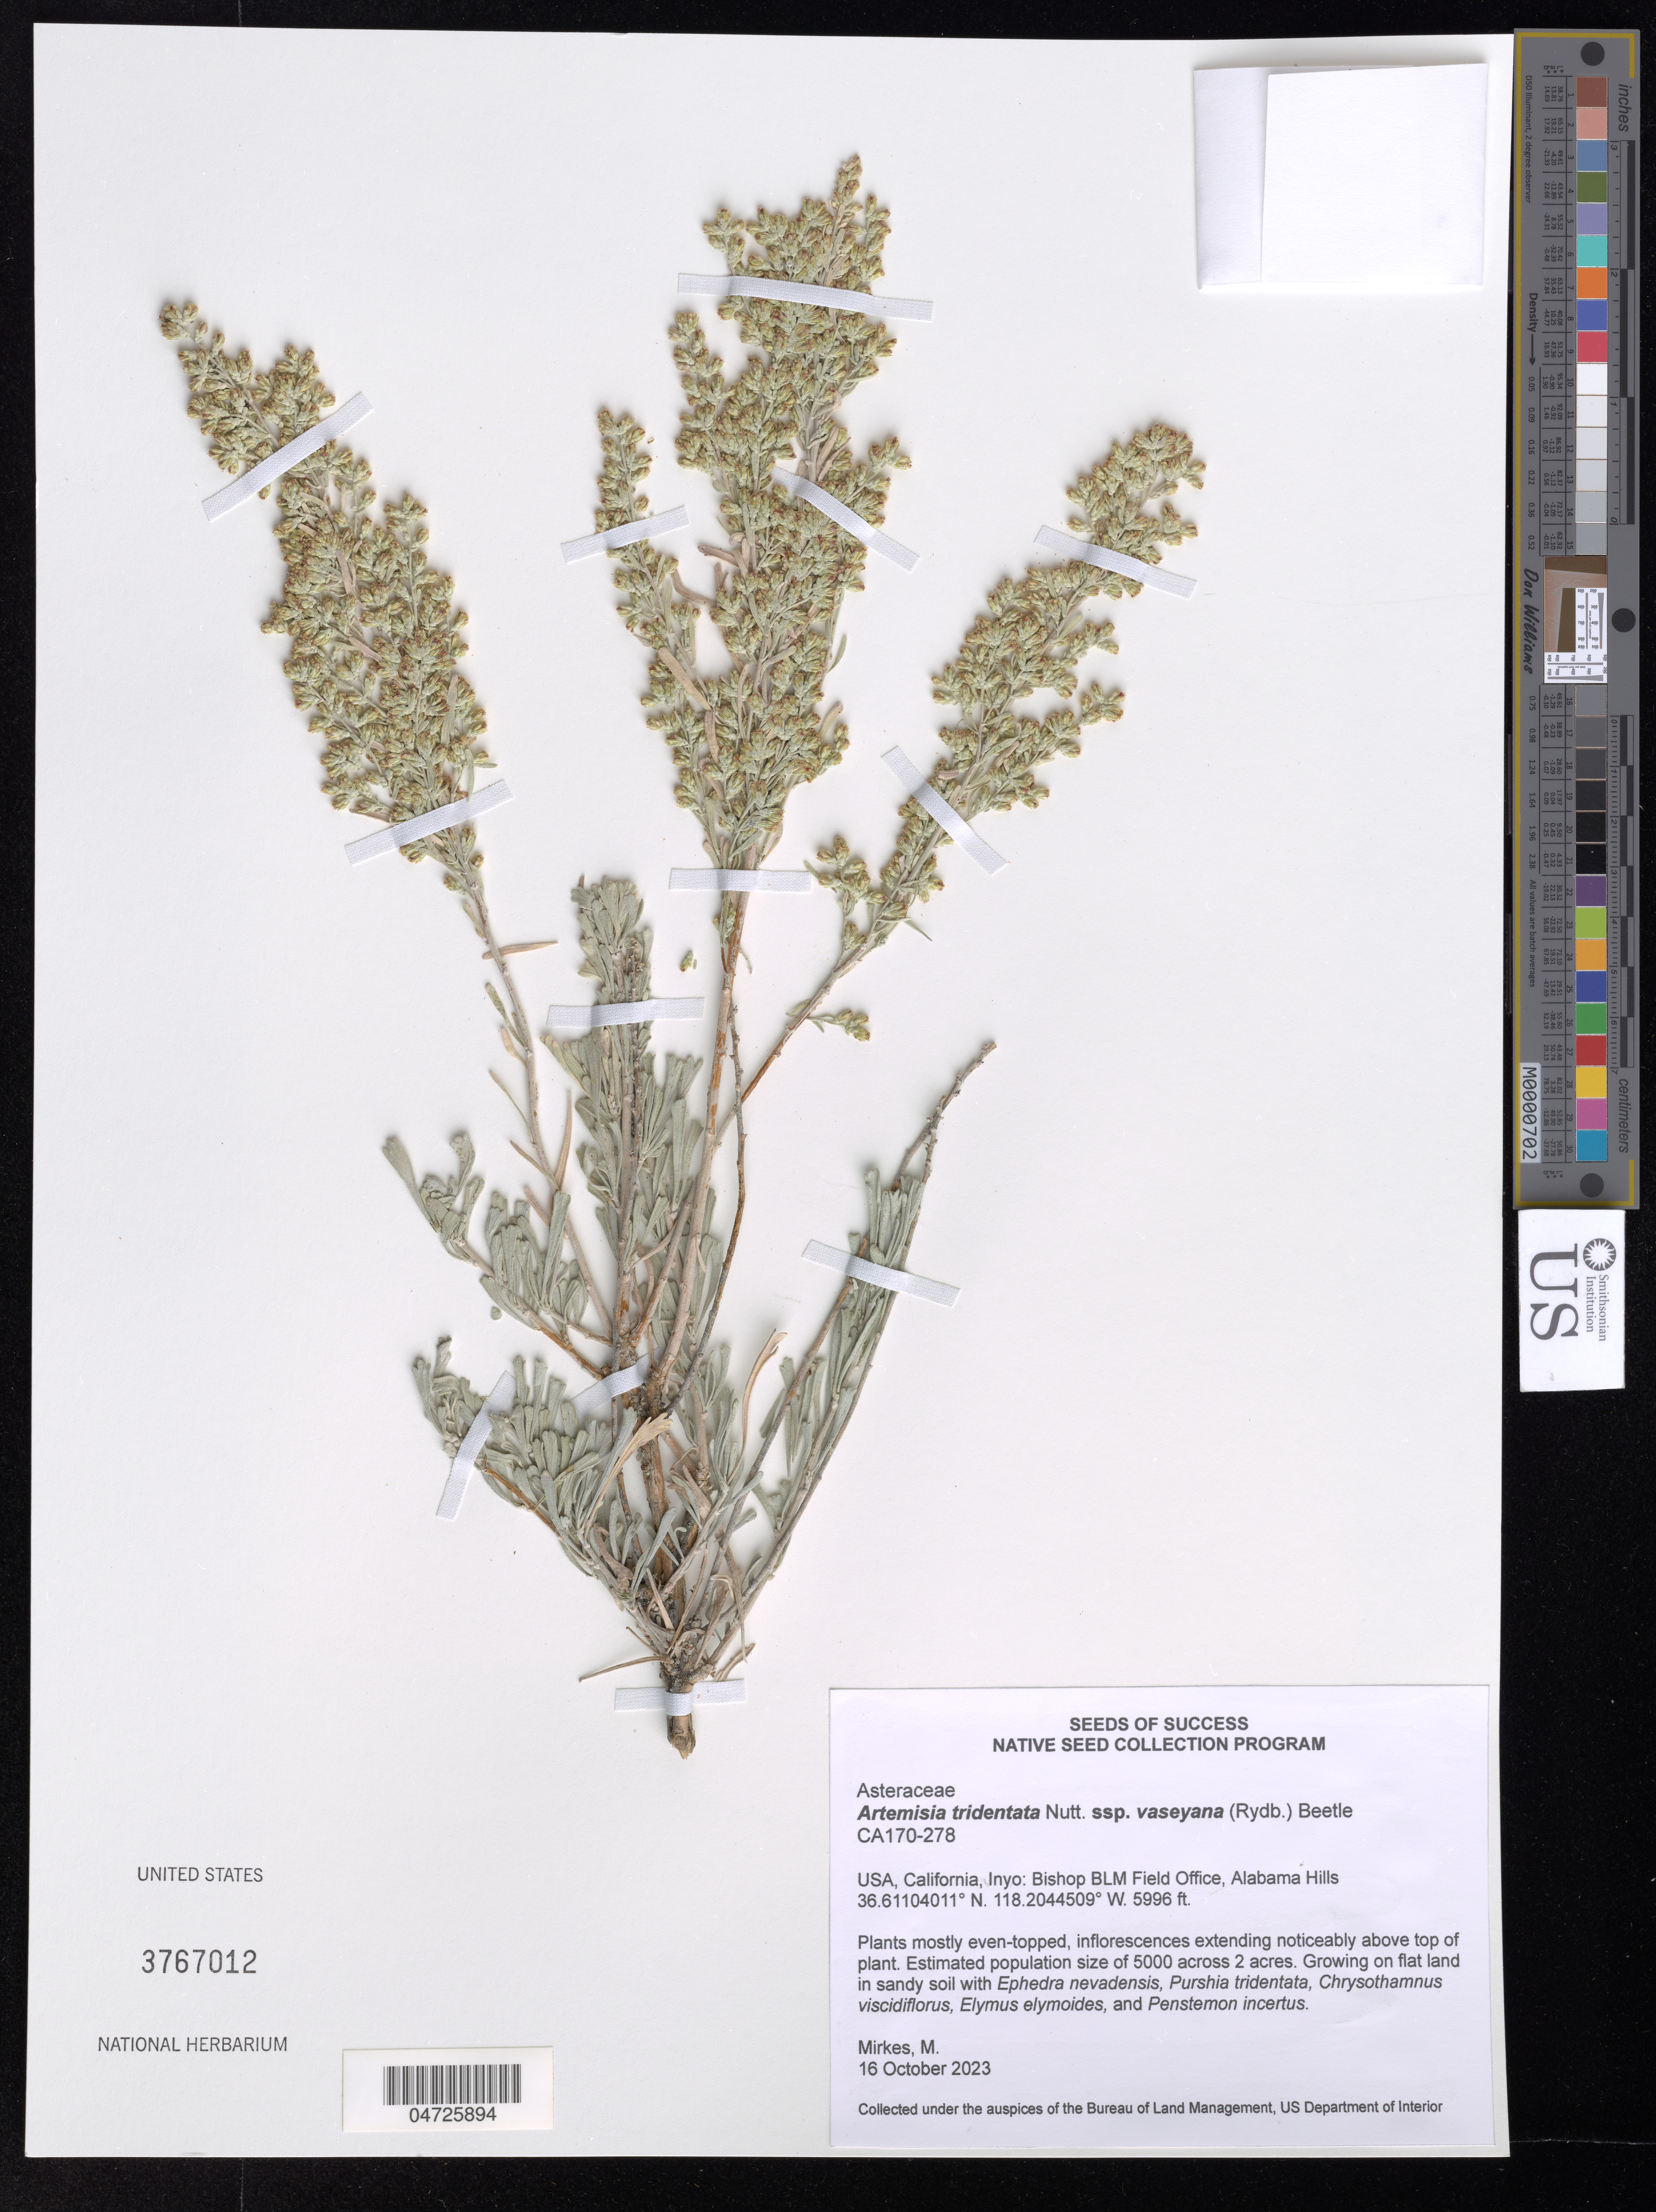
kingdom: Plantae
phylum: Tracheophyta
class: Magnoliopsida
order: Asterales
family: Asteraceae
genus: Artemisia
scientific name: Artemisia tridentata subsp. vaseyana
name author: (Rydb.) Beetle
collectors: M. Mirkes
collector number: CA170-278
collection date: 2023-10-16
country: United States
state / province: California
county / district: Inyo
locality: Inyo: Bishop BLM Field Office, Alabama Hills.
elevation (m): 1828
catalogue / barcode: US 3767012